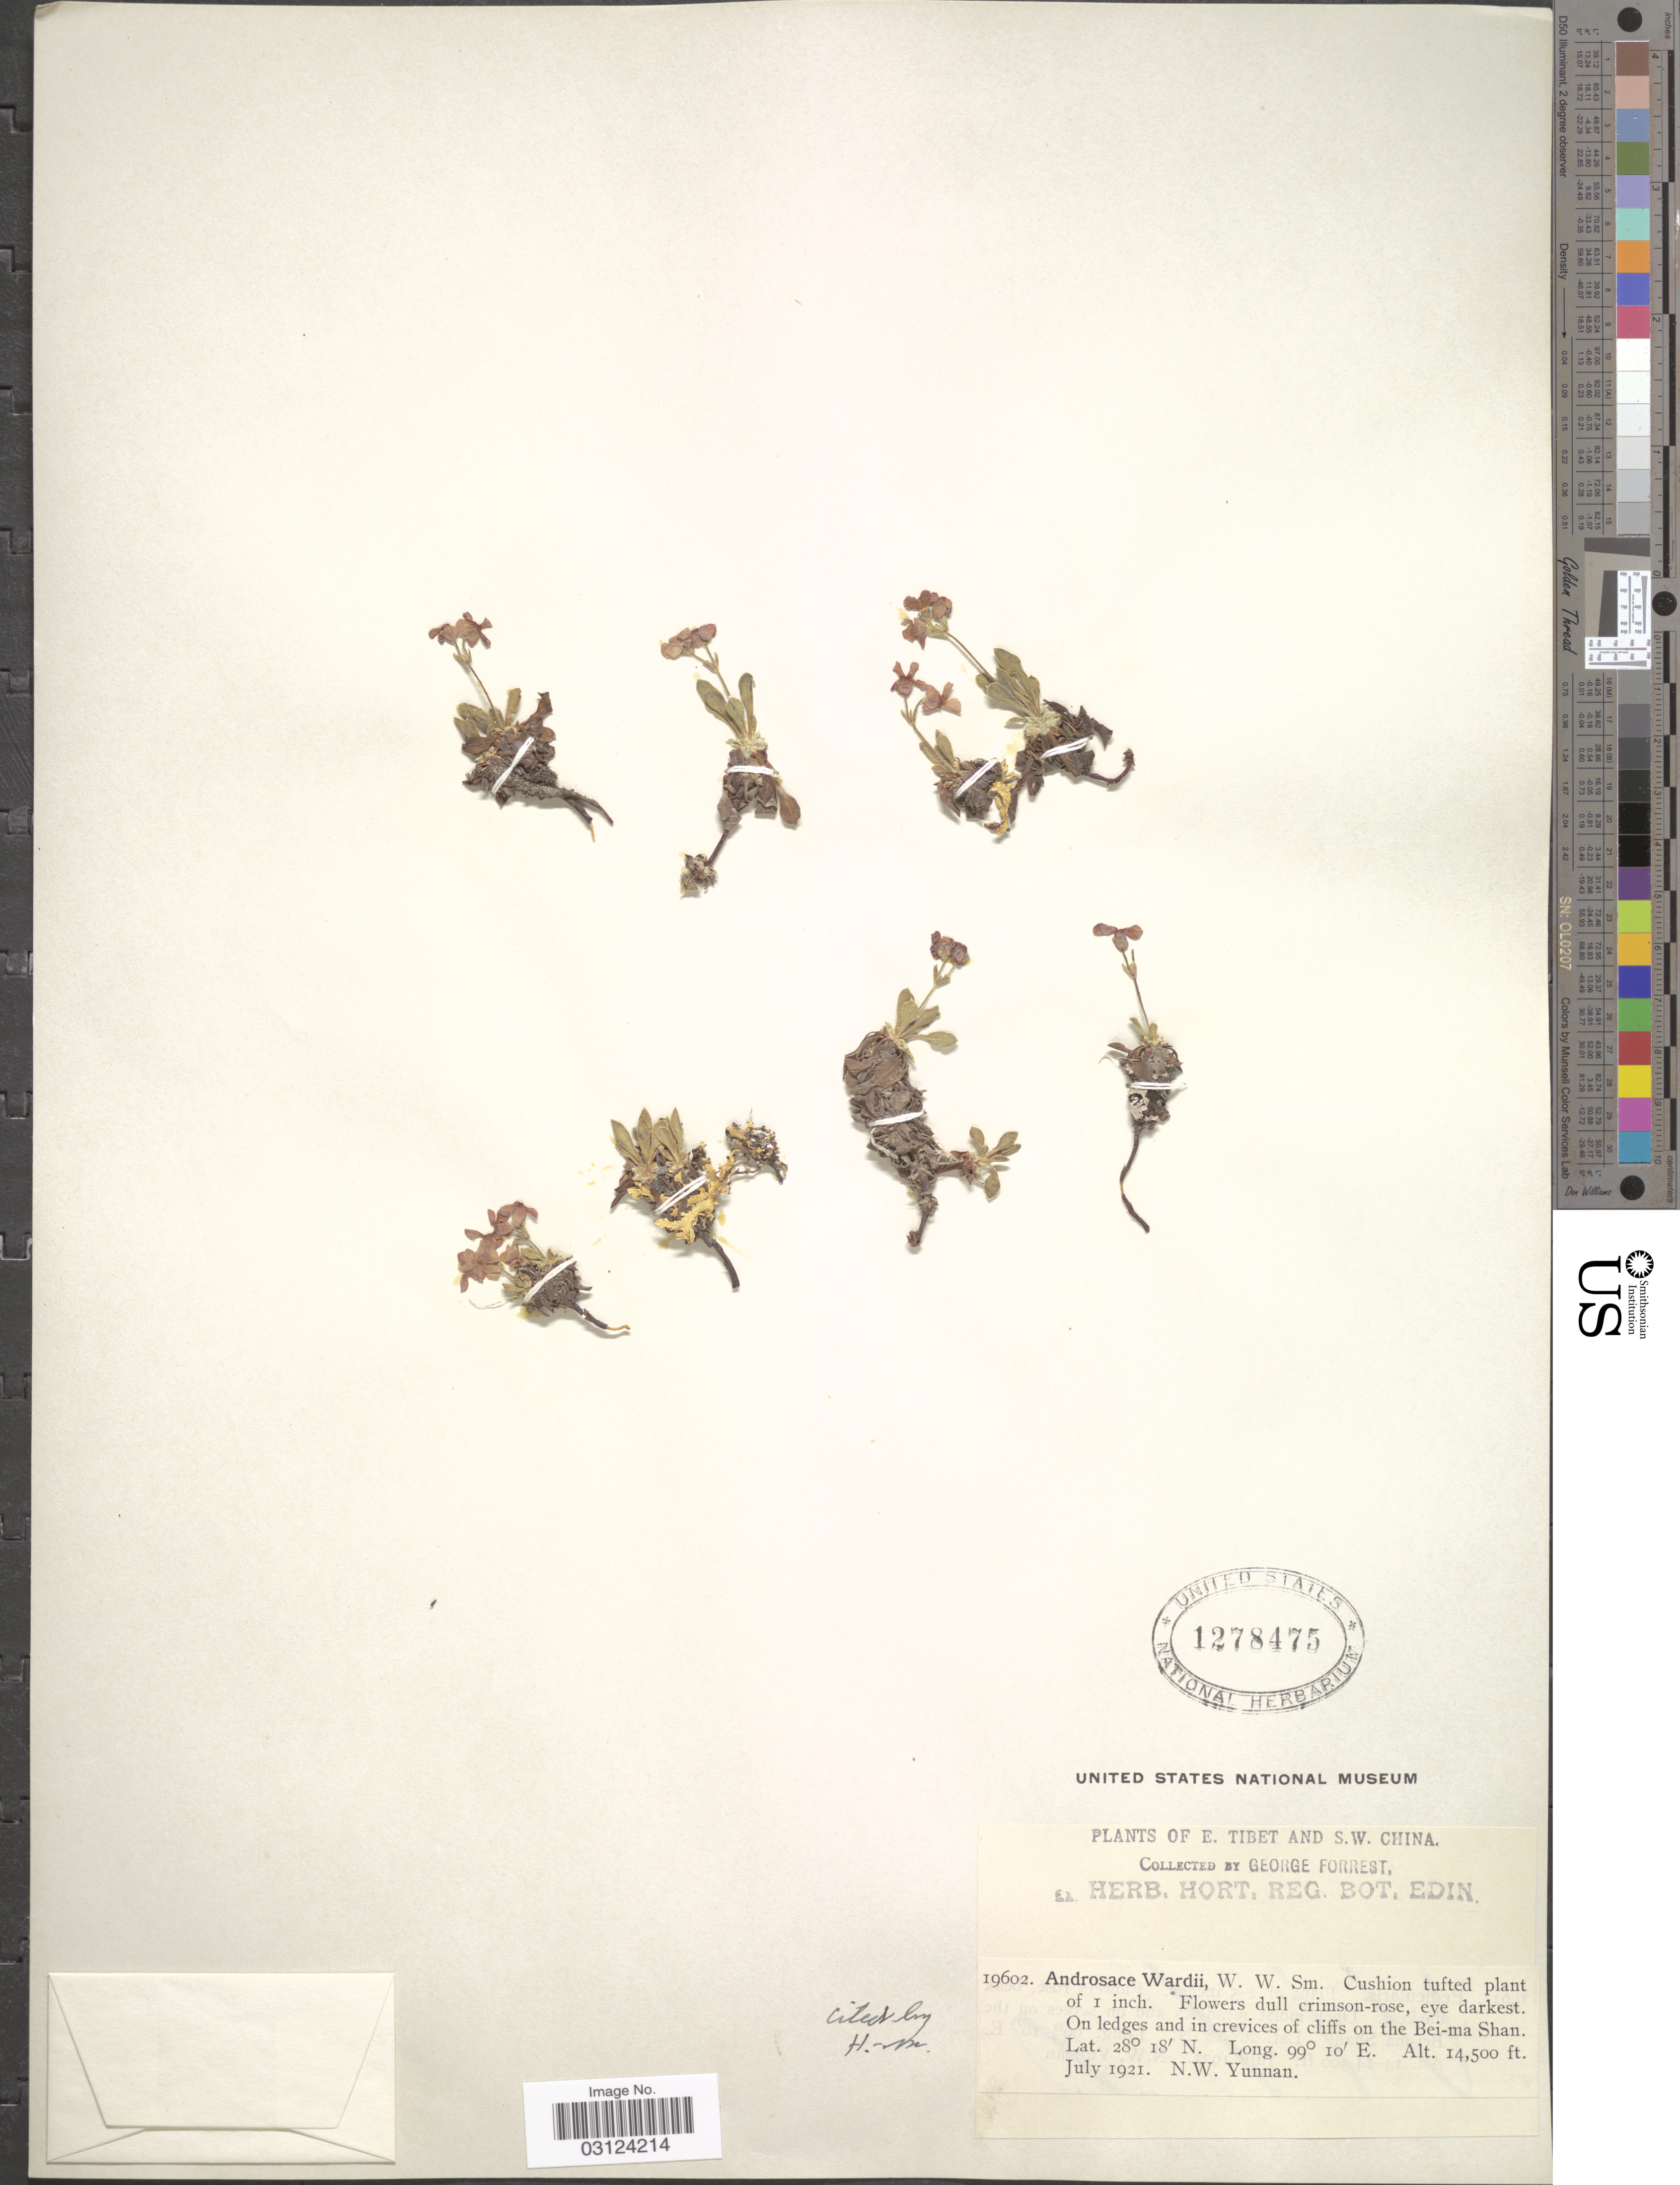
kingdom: Plantae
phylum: Tracheophyta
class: Magnoliopsida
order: Ericales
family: Primulaceae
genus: Androsace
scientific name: Androsace wardii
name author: W.W. Sm.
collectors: G. Forrest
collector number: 19602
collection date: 1921-07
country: China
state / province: Yunnan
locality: S.W. China, On ledges and in crevices of cliffs on the Bei-ma Shan.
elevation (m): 4420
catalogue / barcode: US 1278475